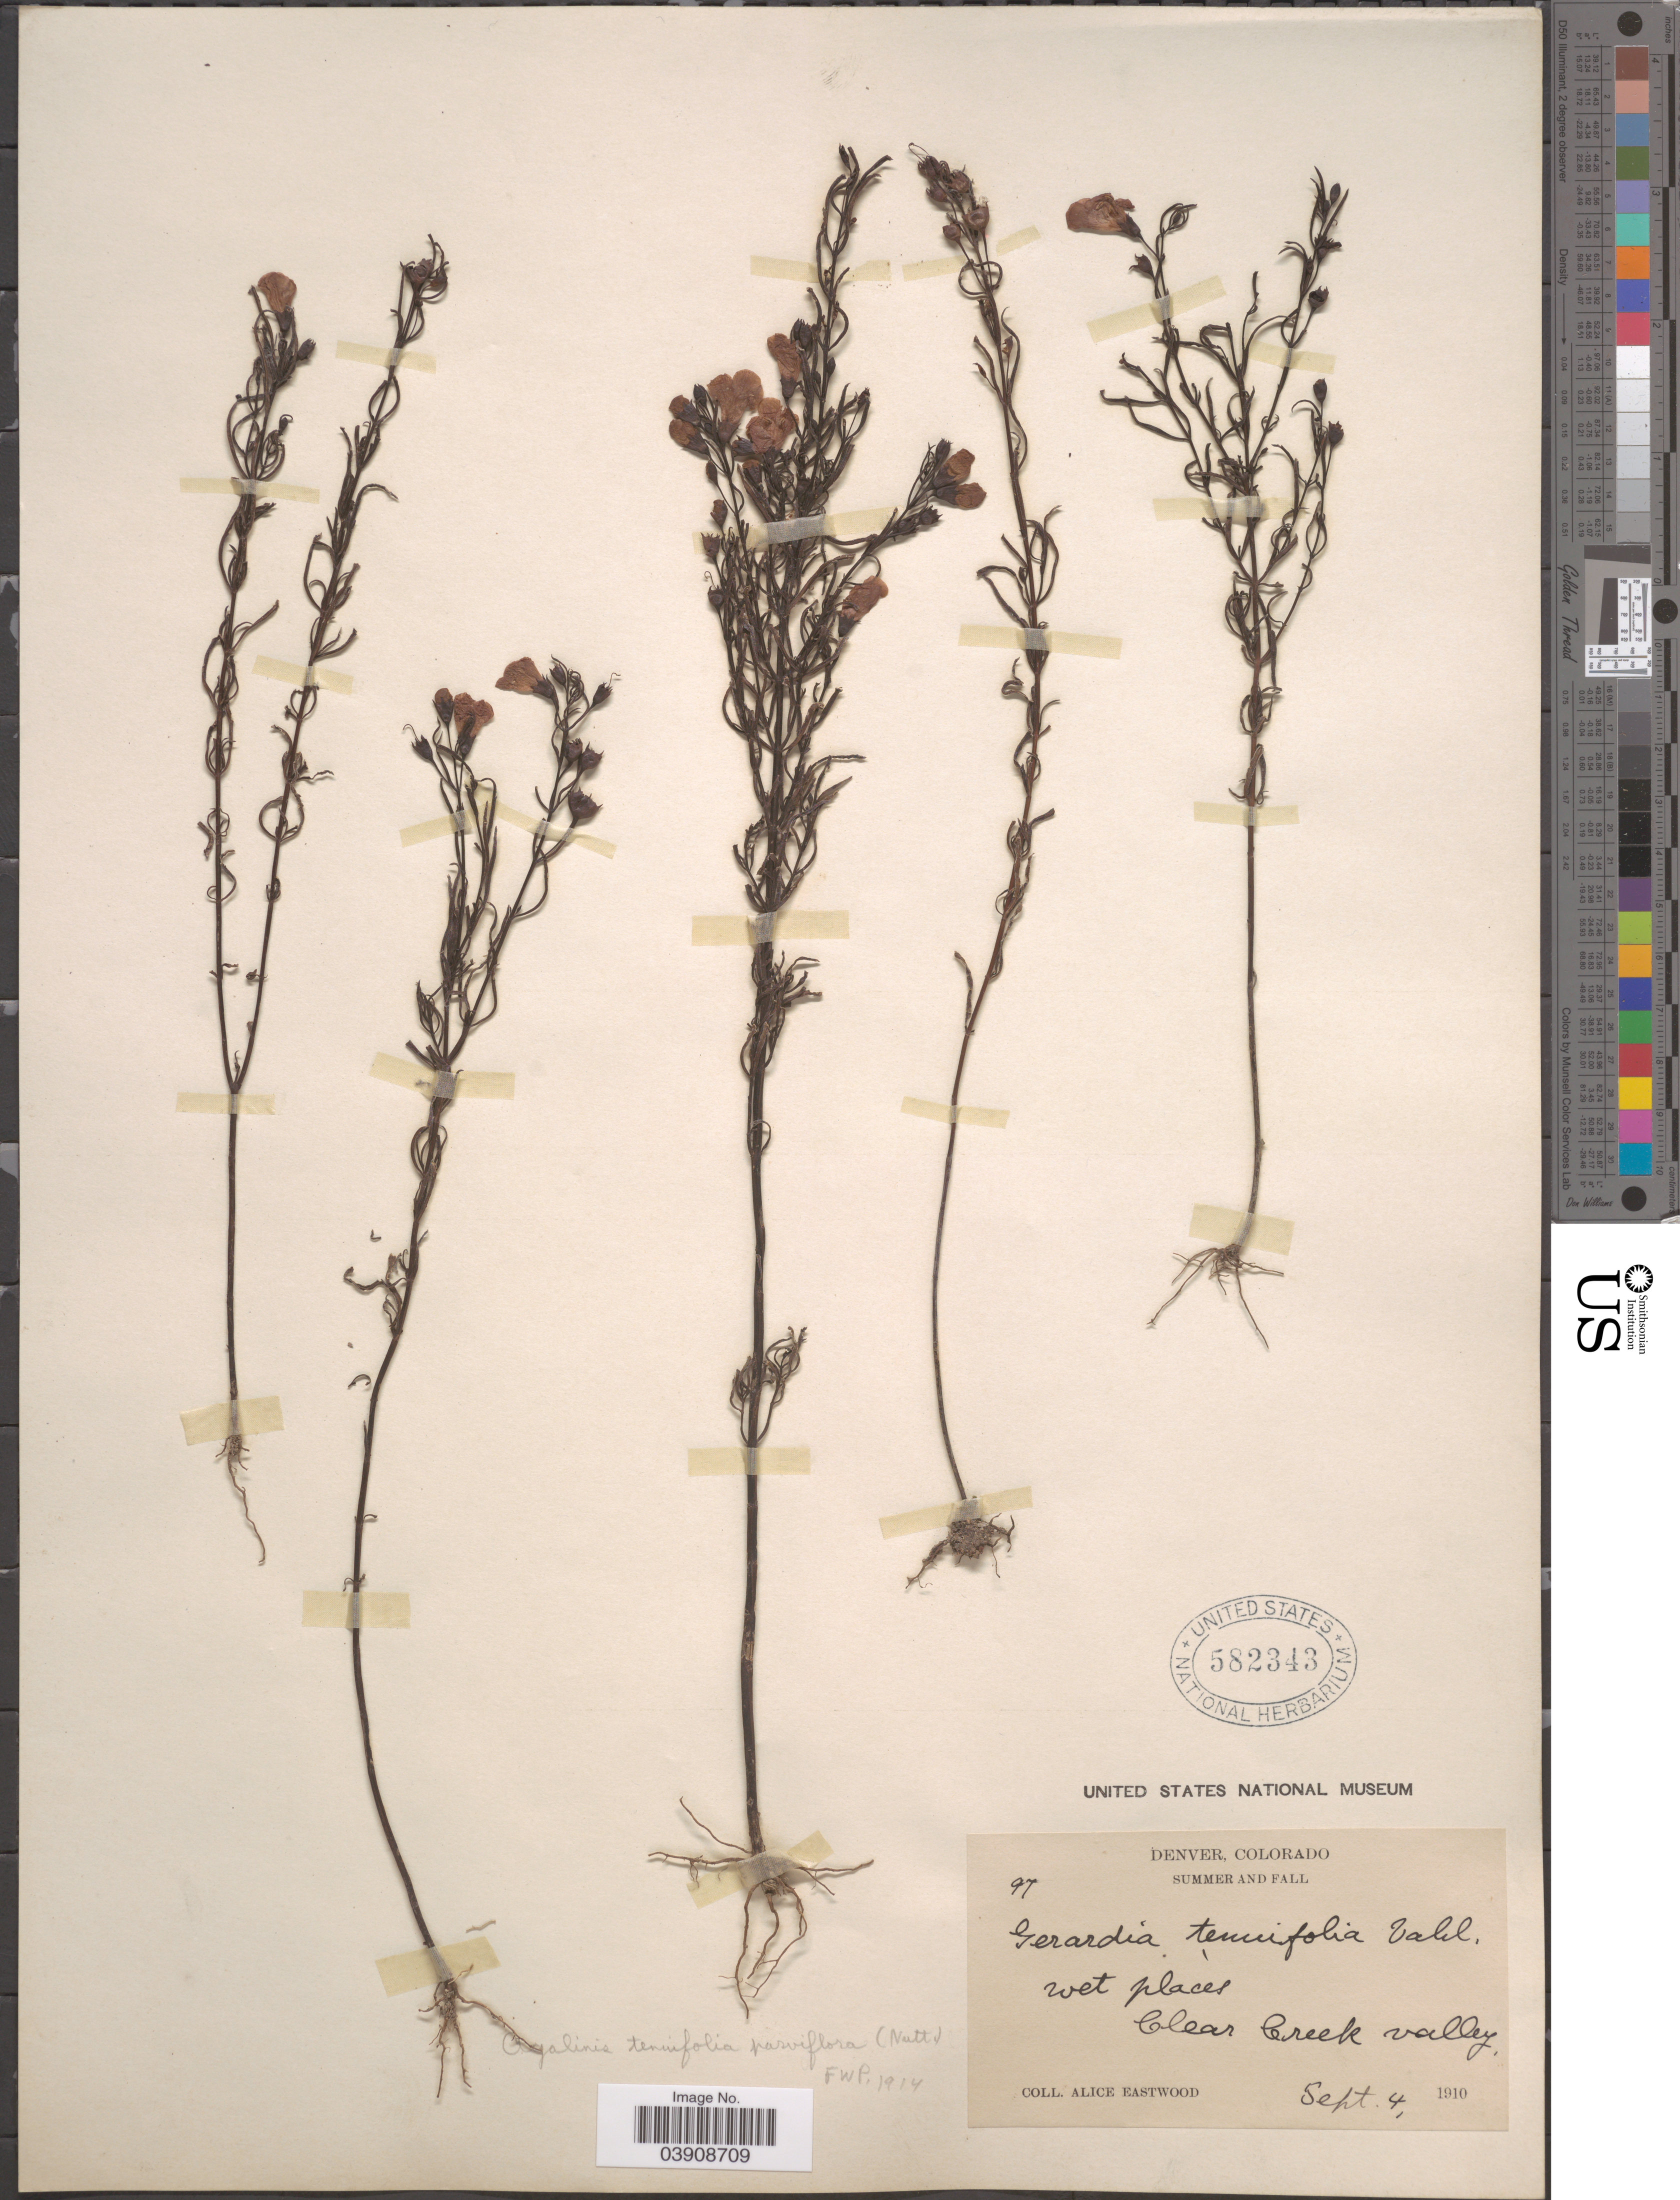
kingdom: Plantae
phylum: Tracheophyta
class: Magnoliopsida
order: Lamiales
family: Orobanchaceae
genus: Agalinis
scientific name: Agalinis tenuifolia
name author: (Vahl) Raf.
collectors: A. Eastwood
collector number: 97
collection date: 1910-09-04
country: United States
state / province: Colorado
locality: Denver, Summer and Fall. Clear Creek valley.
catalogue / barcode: US 582343